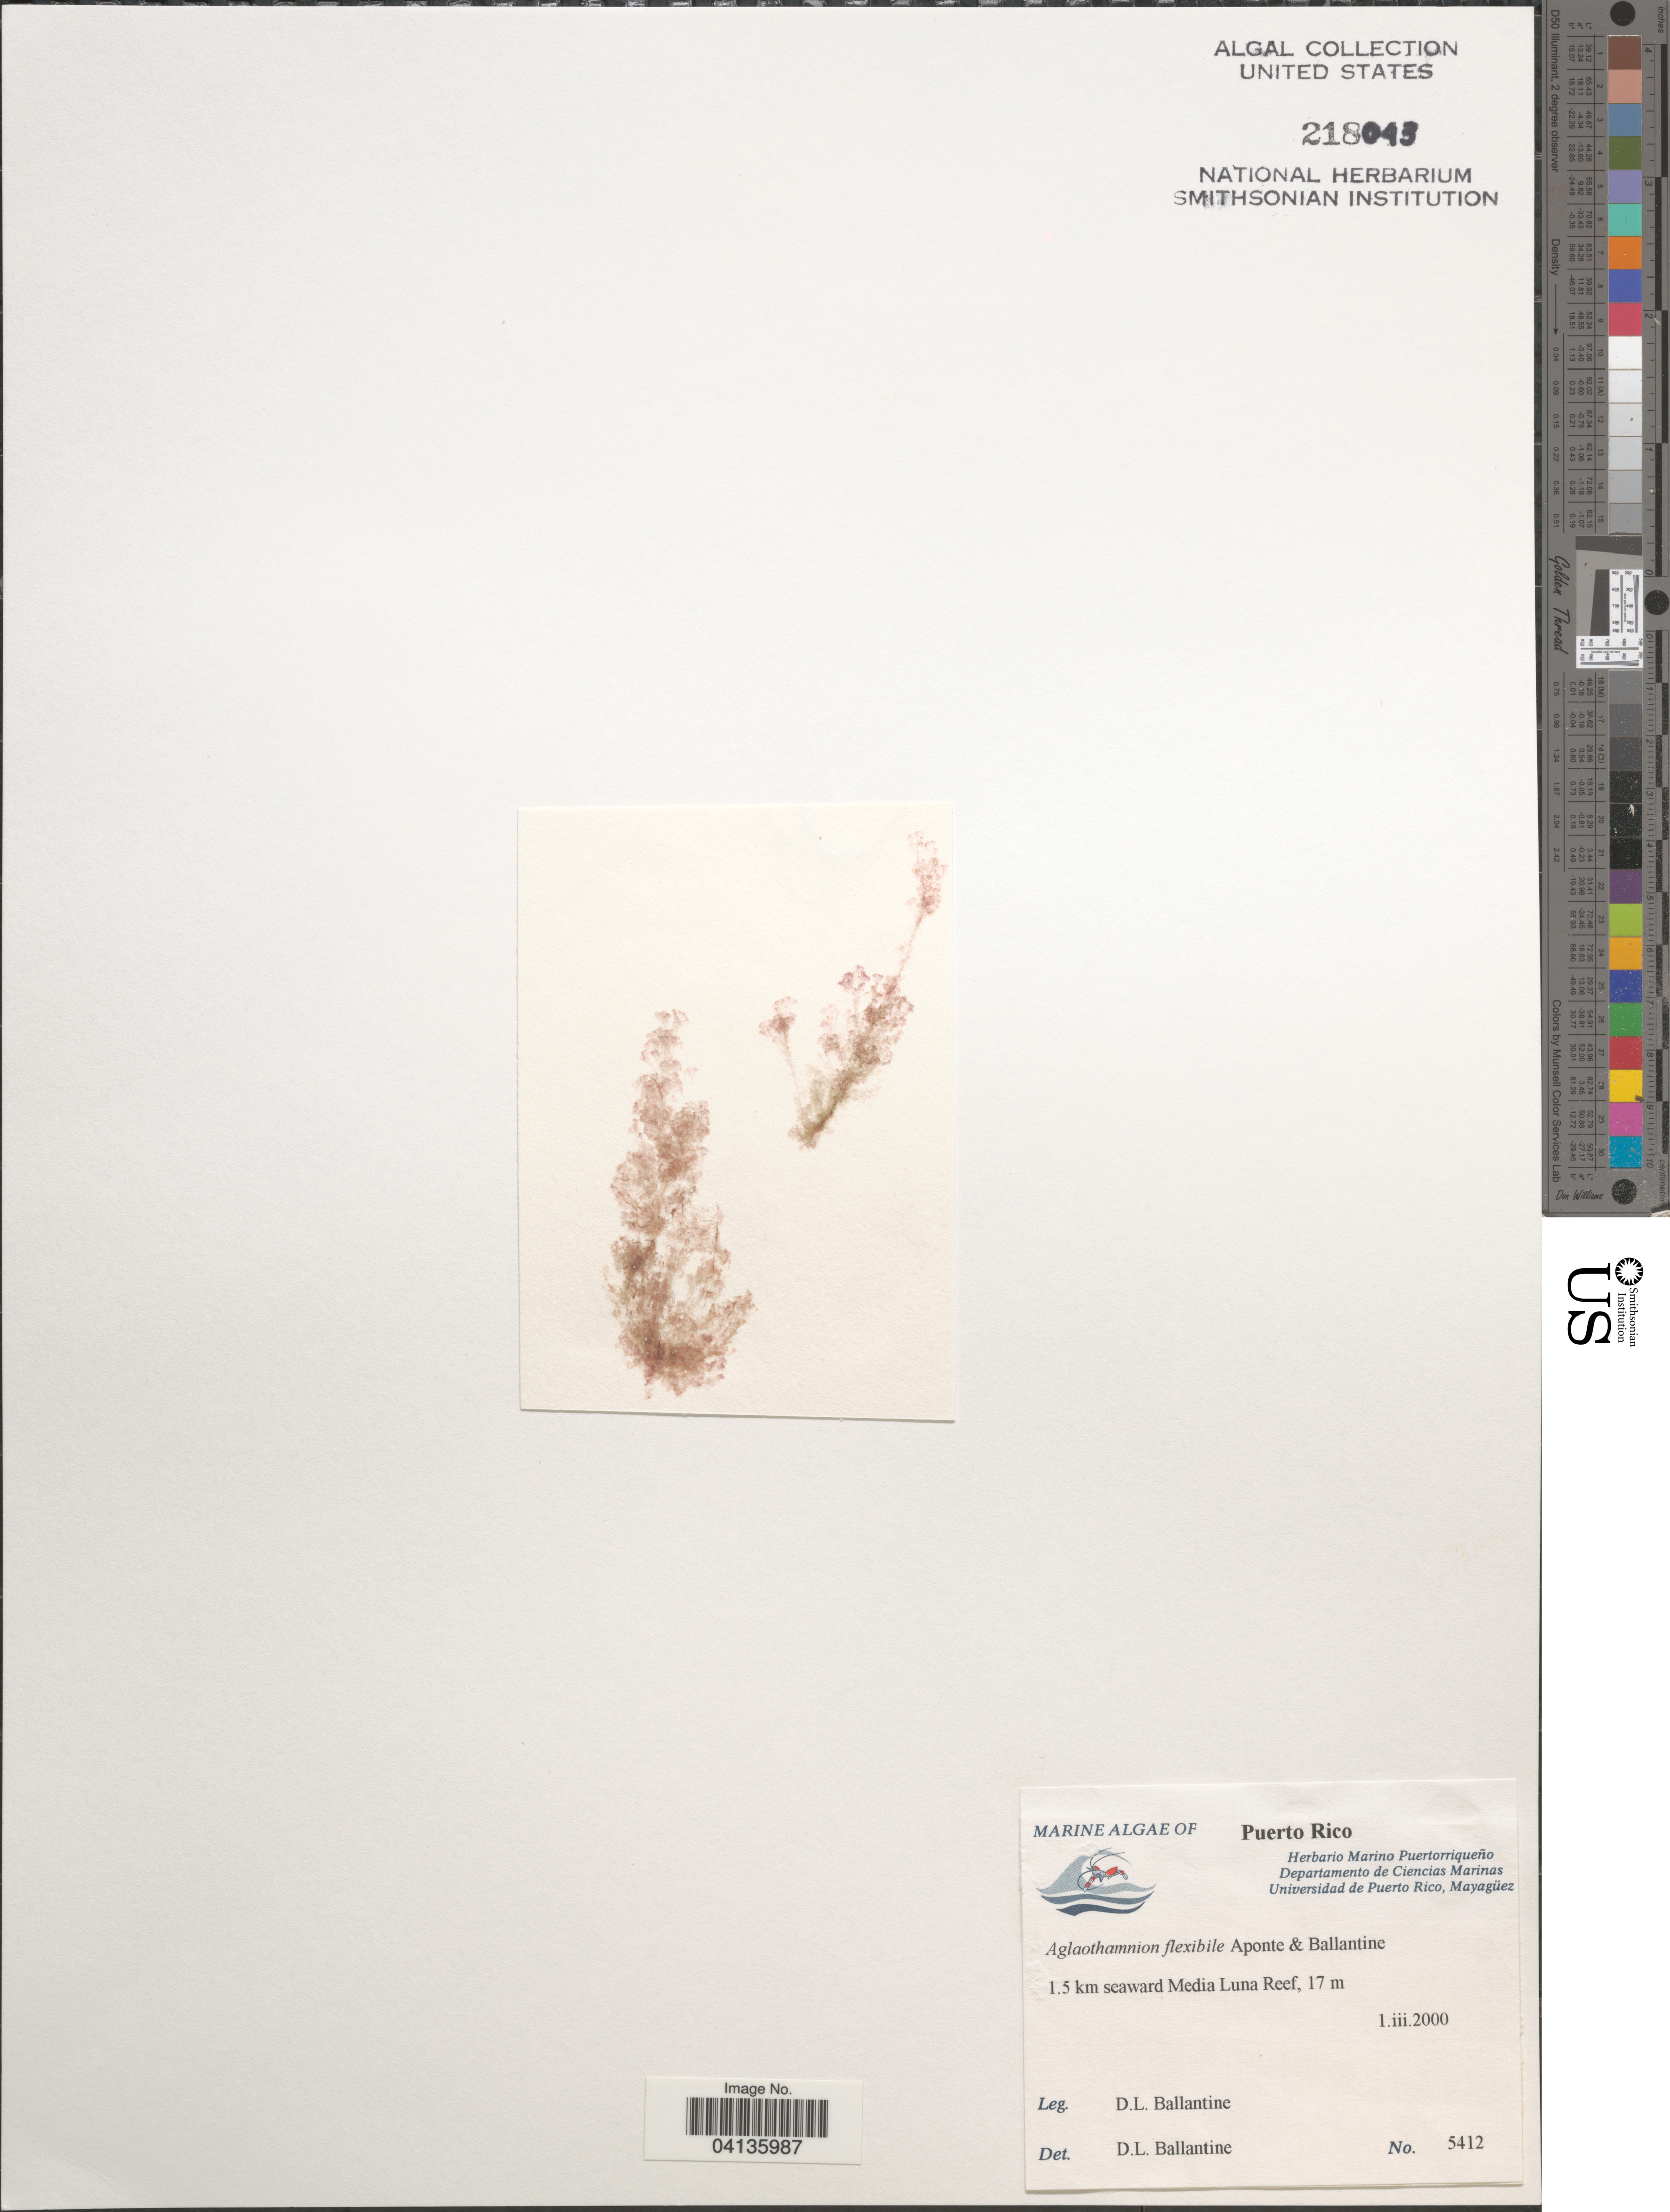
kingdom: Plantae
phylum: Rhodophyta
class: Florideophyceae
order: Ceramiales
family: Callithamniaceae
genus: Aglaothamnion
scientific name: Aglaothamnion flexibilis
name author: N.E.Aponte & D.L. Ballant.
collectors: D.L. Ballantine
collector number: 5412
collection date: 2000-03-01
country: Puerto Rico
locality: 1.5 km seaward Media Luna Reef.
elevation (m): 17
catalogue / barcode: US 218043